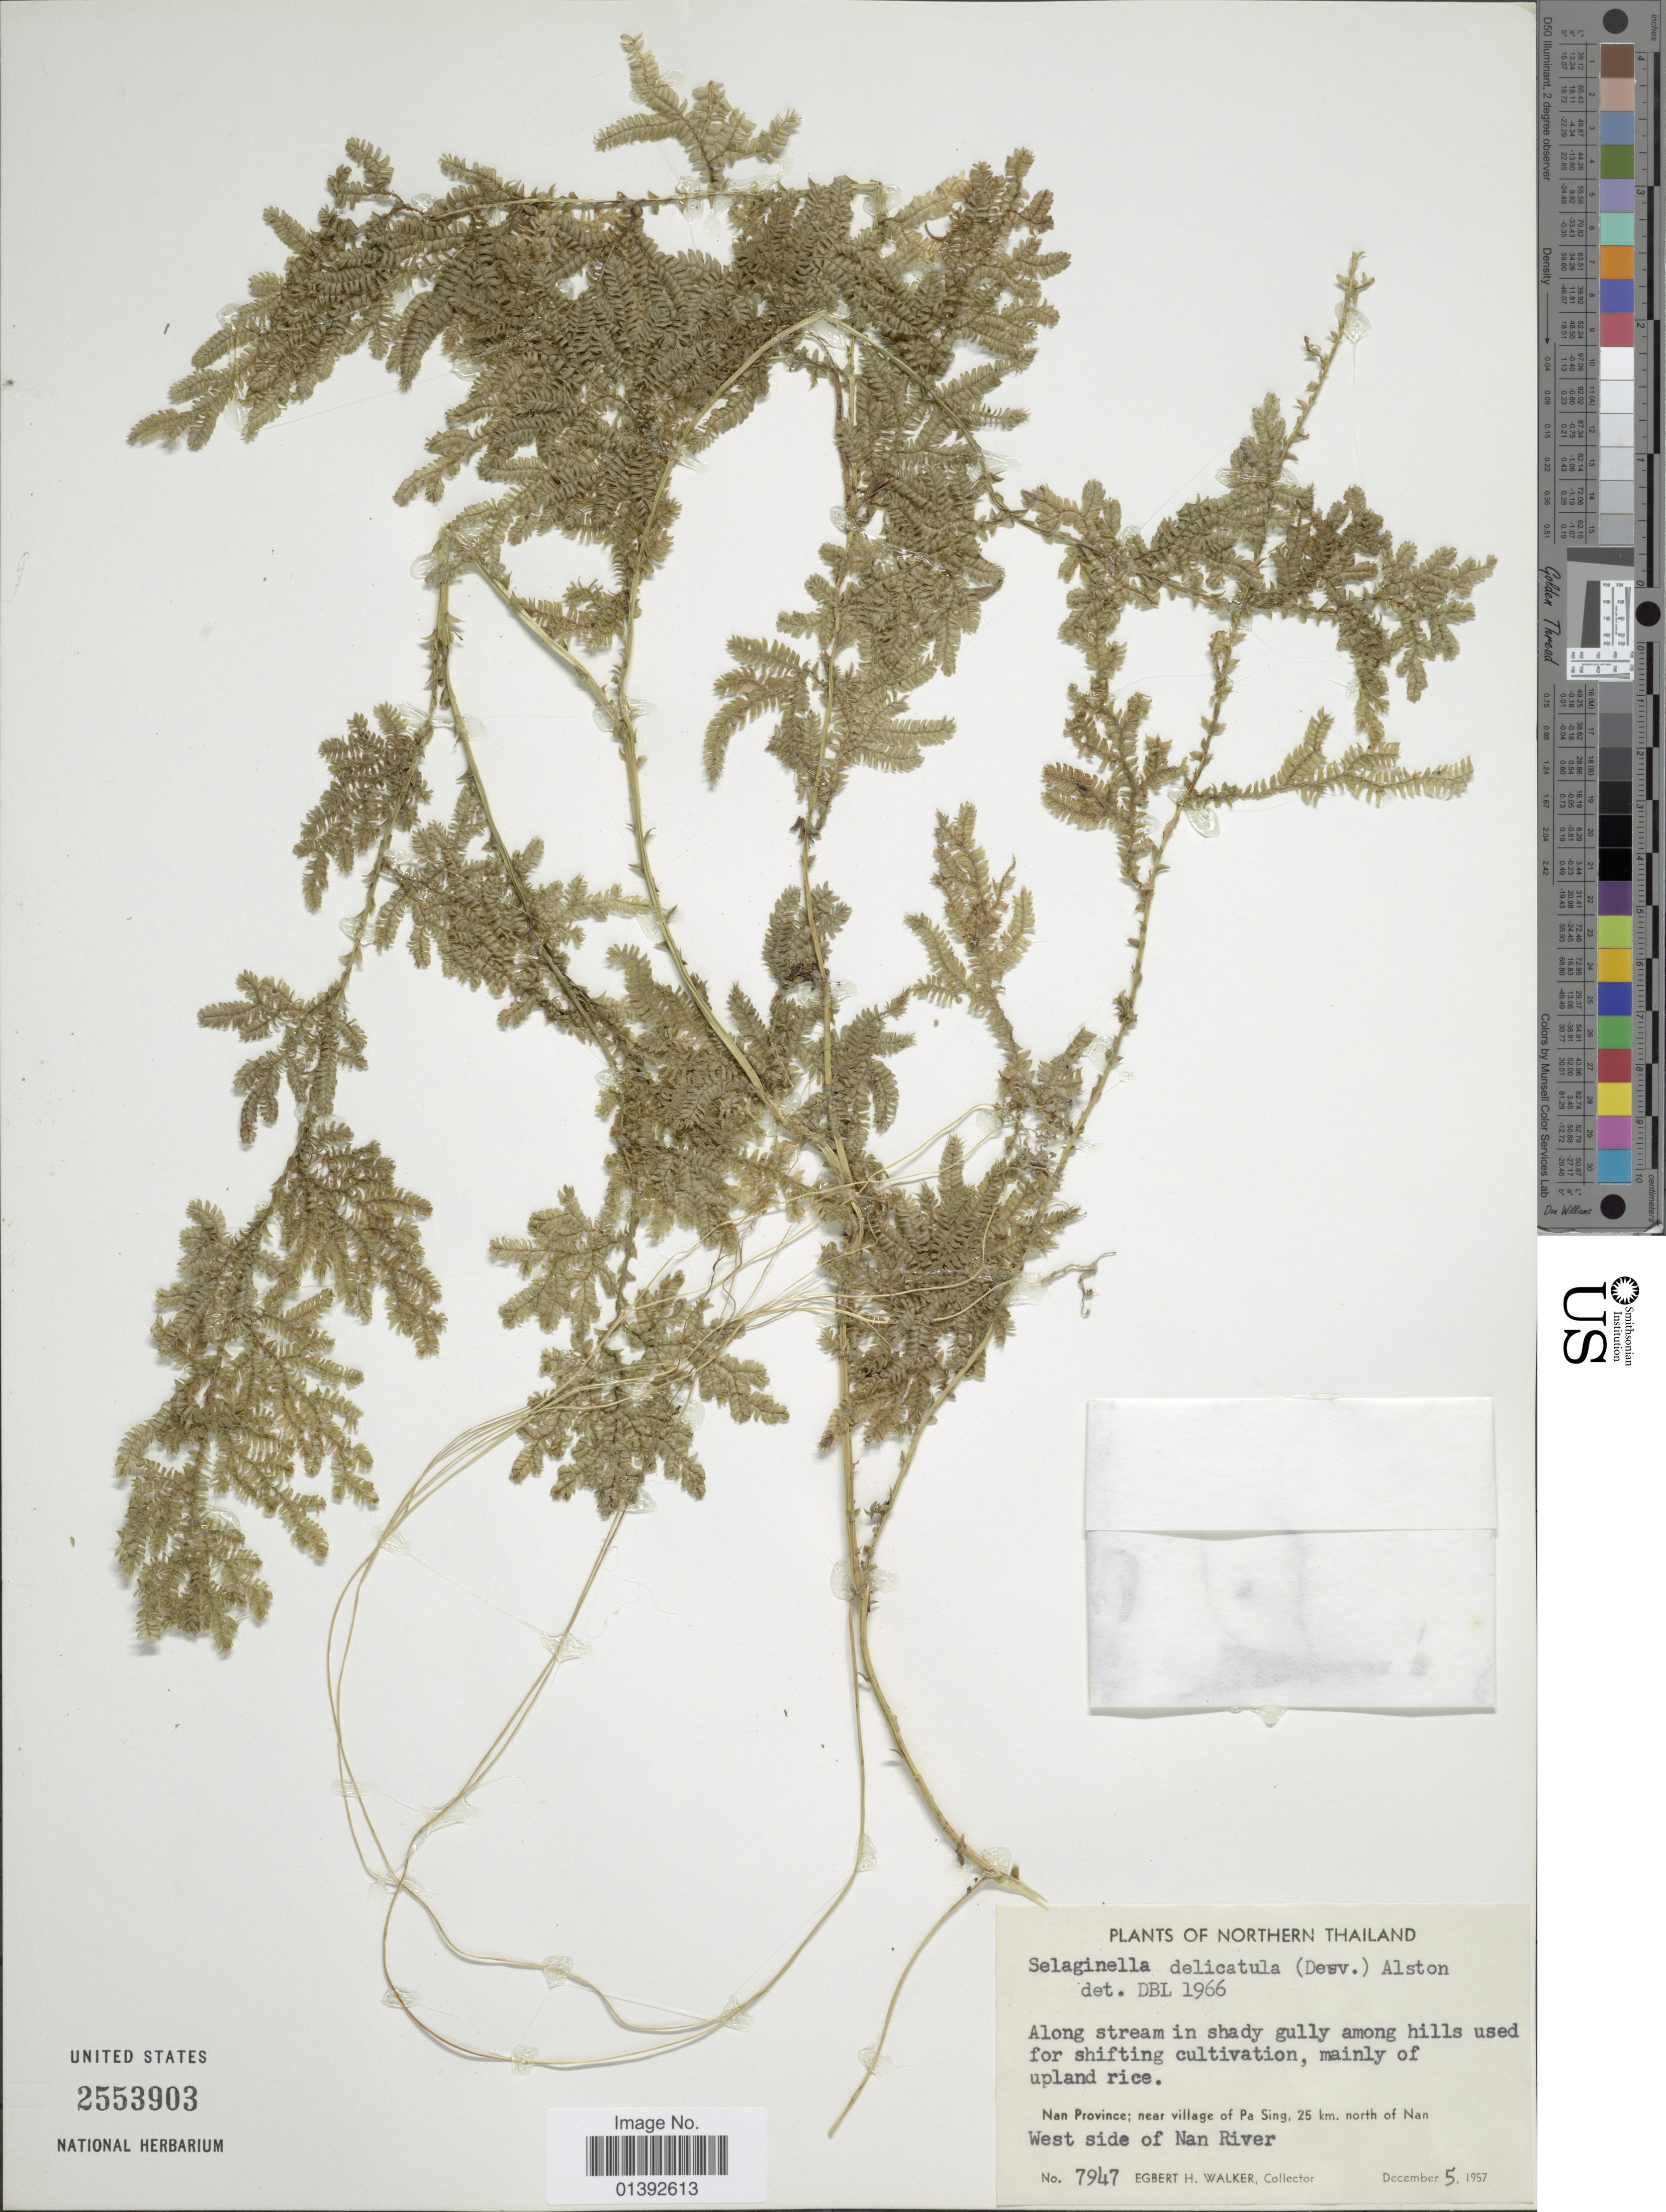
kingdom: Plantae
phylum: Tracheophyta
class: Lycopodiopsida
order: Selaginellales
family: Selaginellaceae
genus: Selaginella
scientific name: Selaginella delicatula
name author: (Desv.) Alston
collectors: E. H. Walker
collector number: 7947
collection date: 1957-12-05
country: Thailand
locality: Northern Thailand, Nan Province; near village of Pa Sing, 25 km north of Nan, west side of Nan River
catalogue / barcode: US 2553903